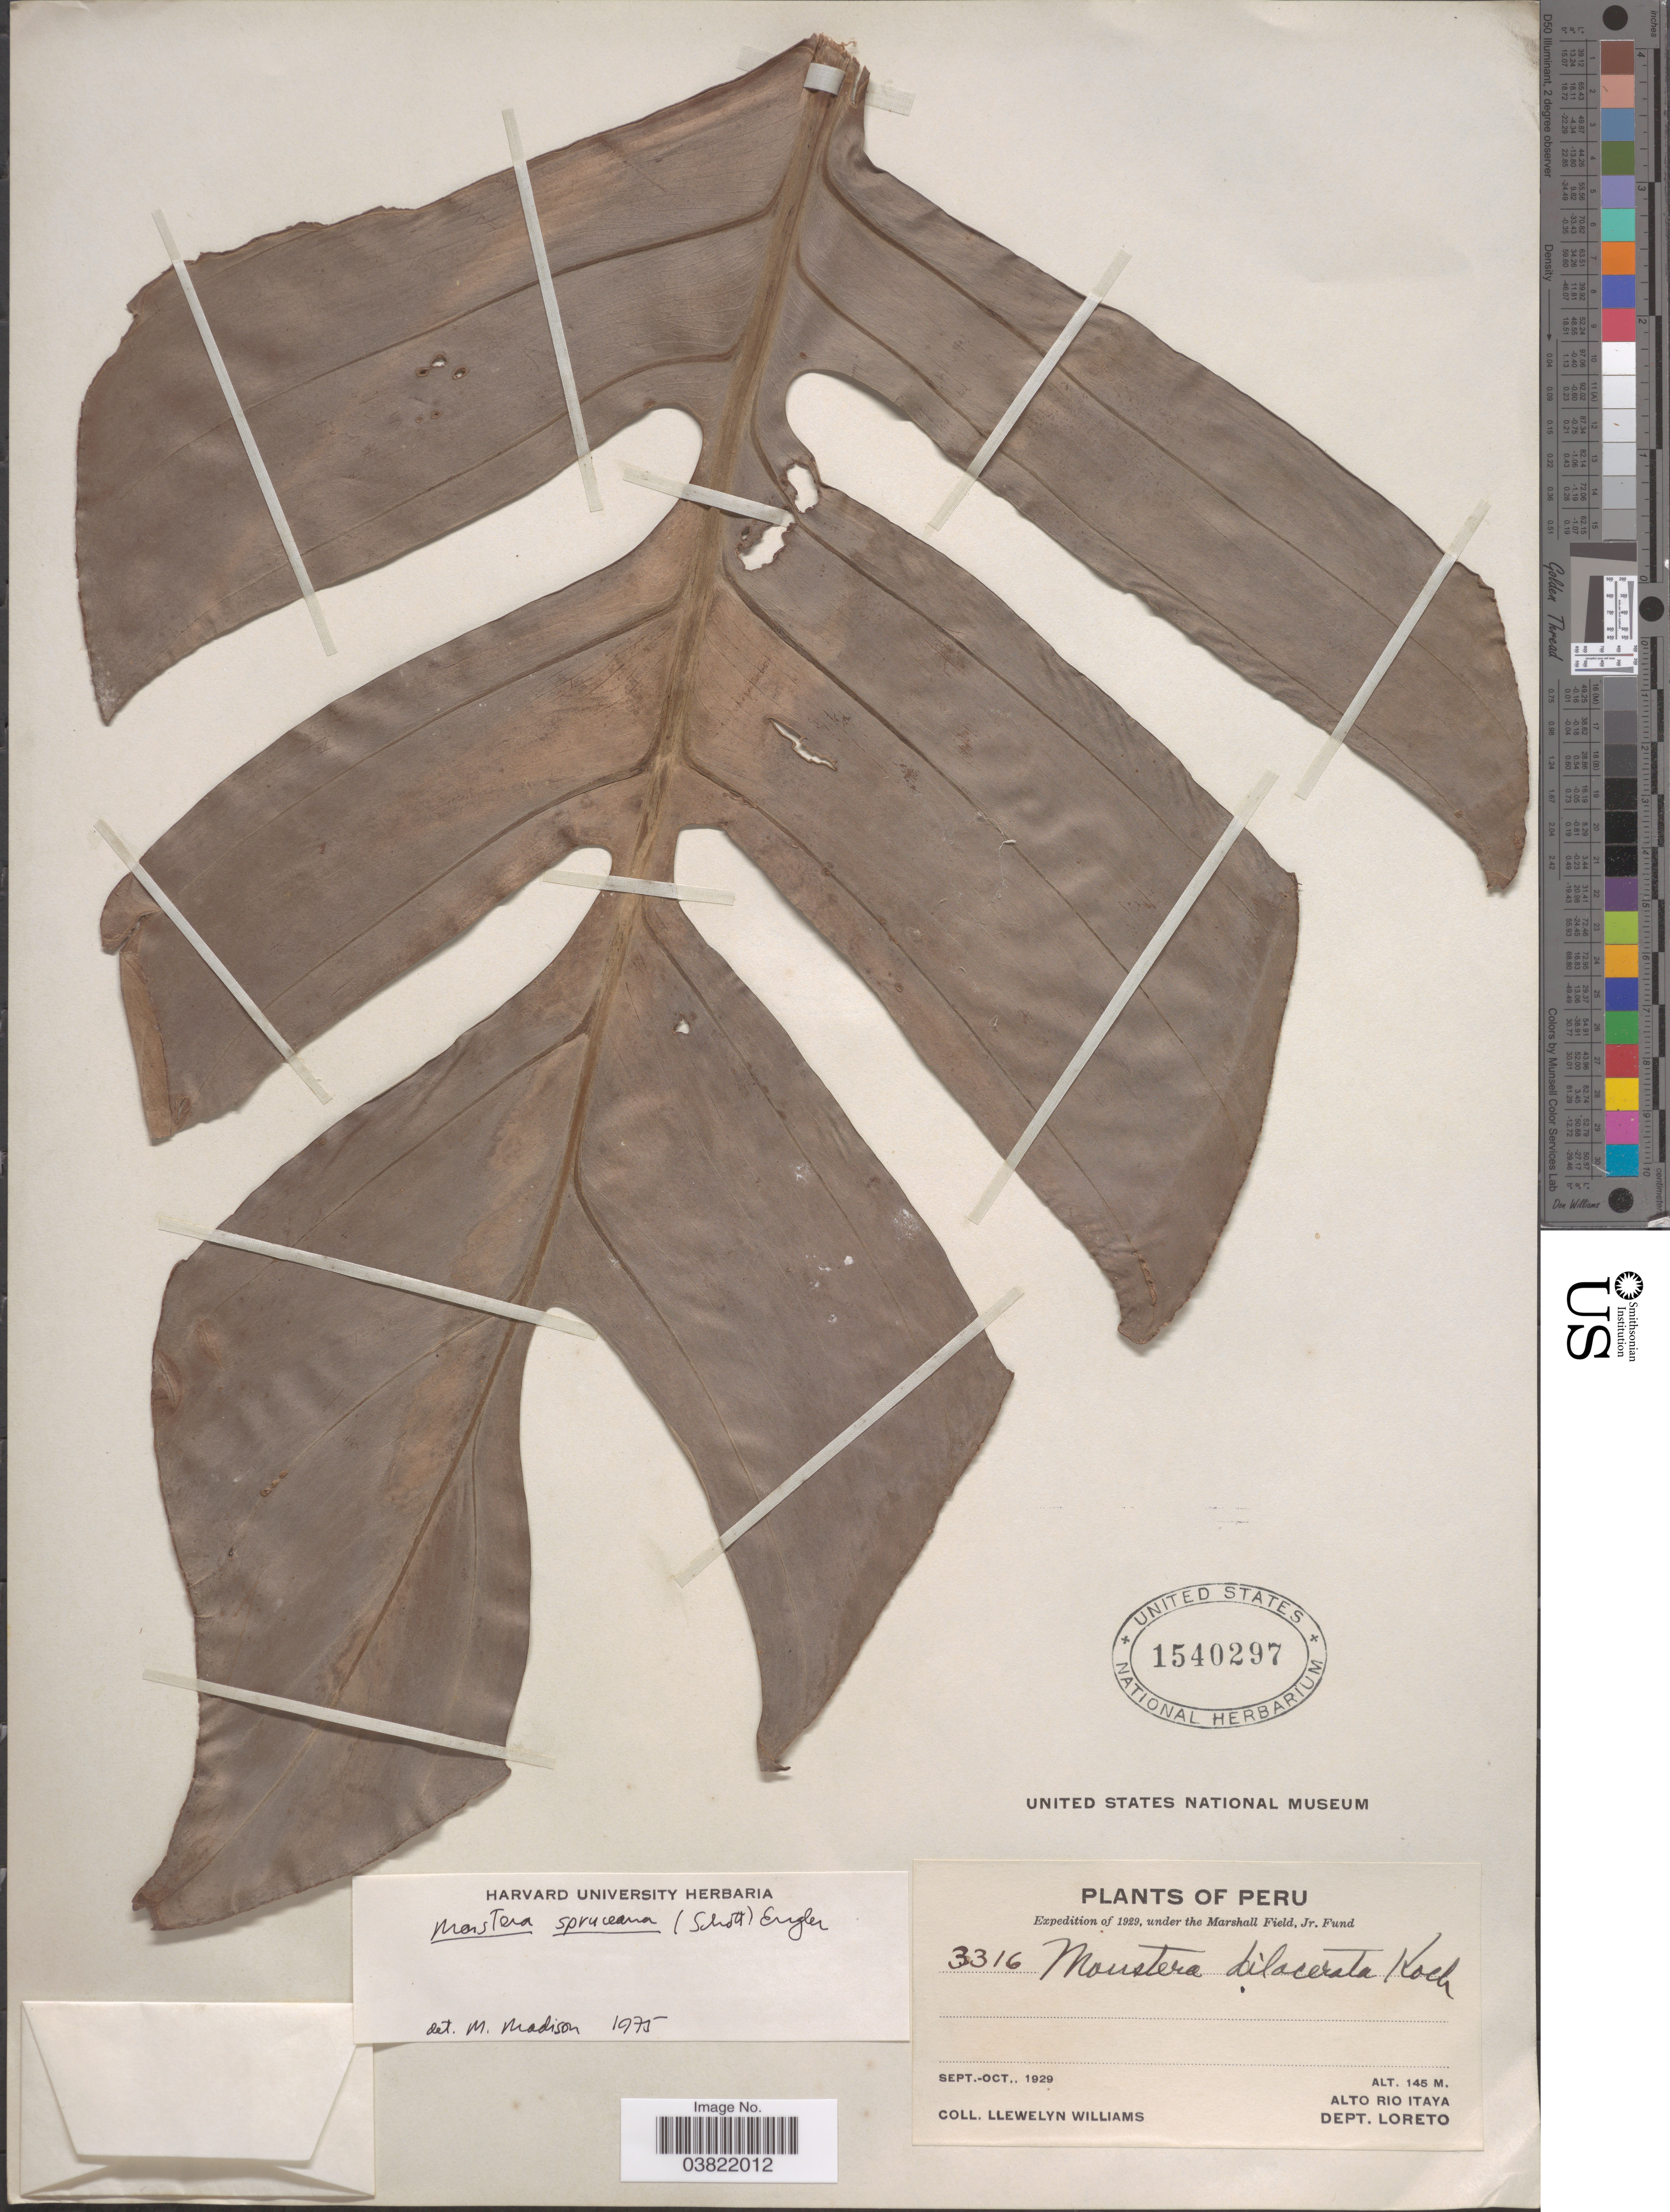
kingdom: Plantae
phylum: Tracheophyta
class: Liliopsida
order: Alismatales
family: Araceae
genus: Monstera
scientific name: Monstera spruceana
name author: (Schott) Engl.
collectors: Ll. Williams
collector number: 3316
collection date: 1929-09/1929-10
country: Peru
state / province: Loreto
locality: Alto Rio Itaya. Dept. Loreto.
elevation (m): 145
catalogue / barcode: US 1540297